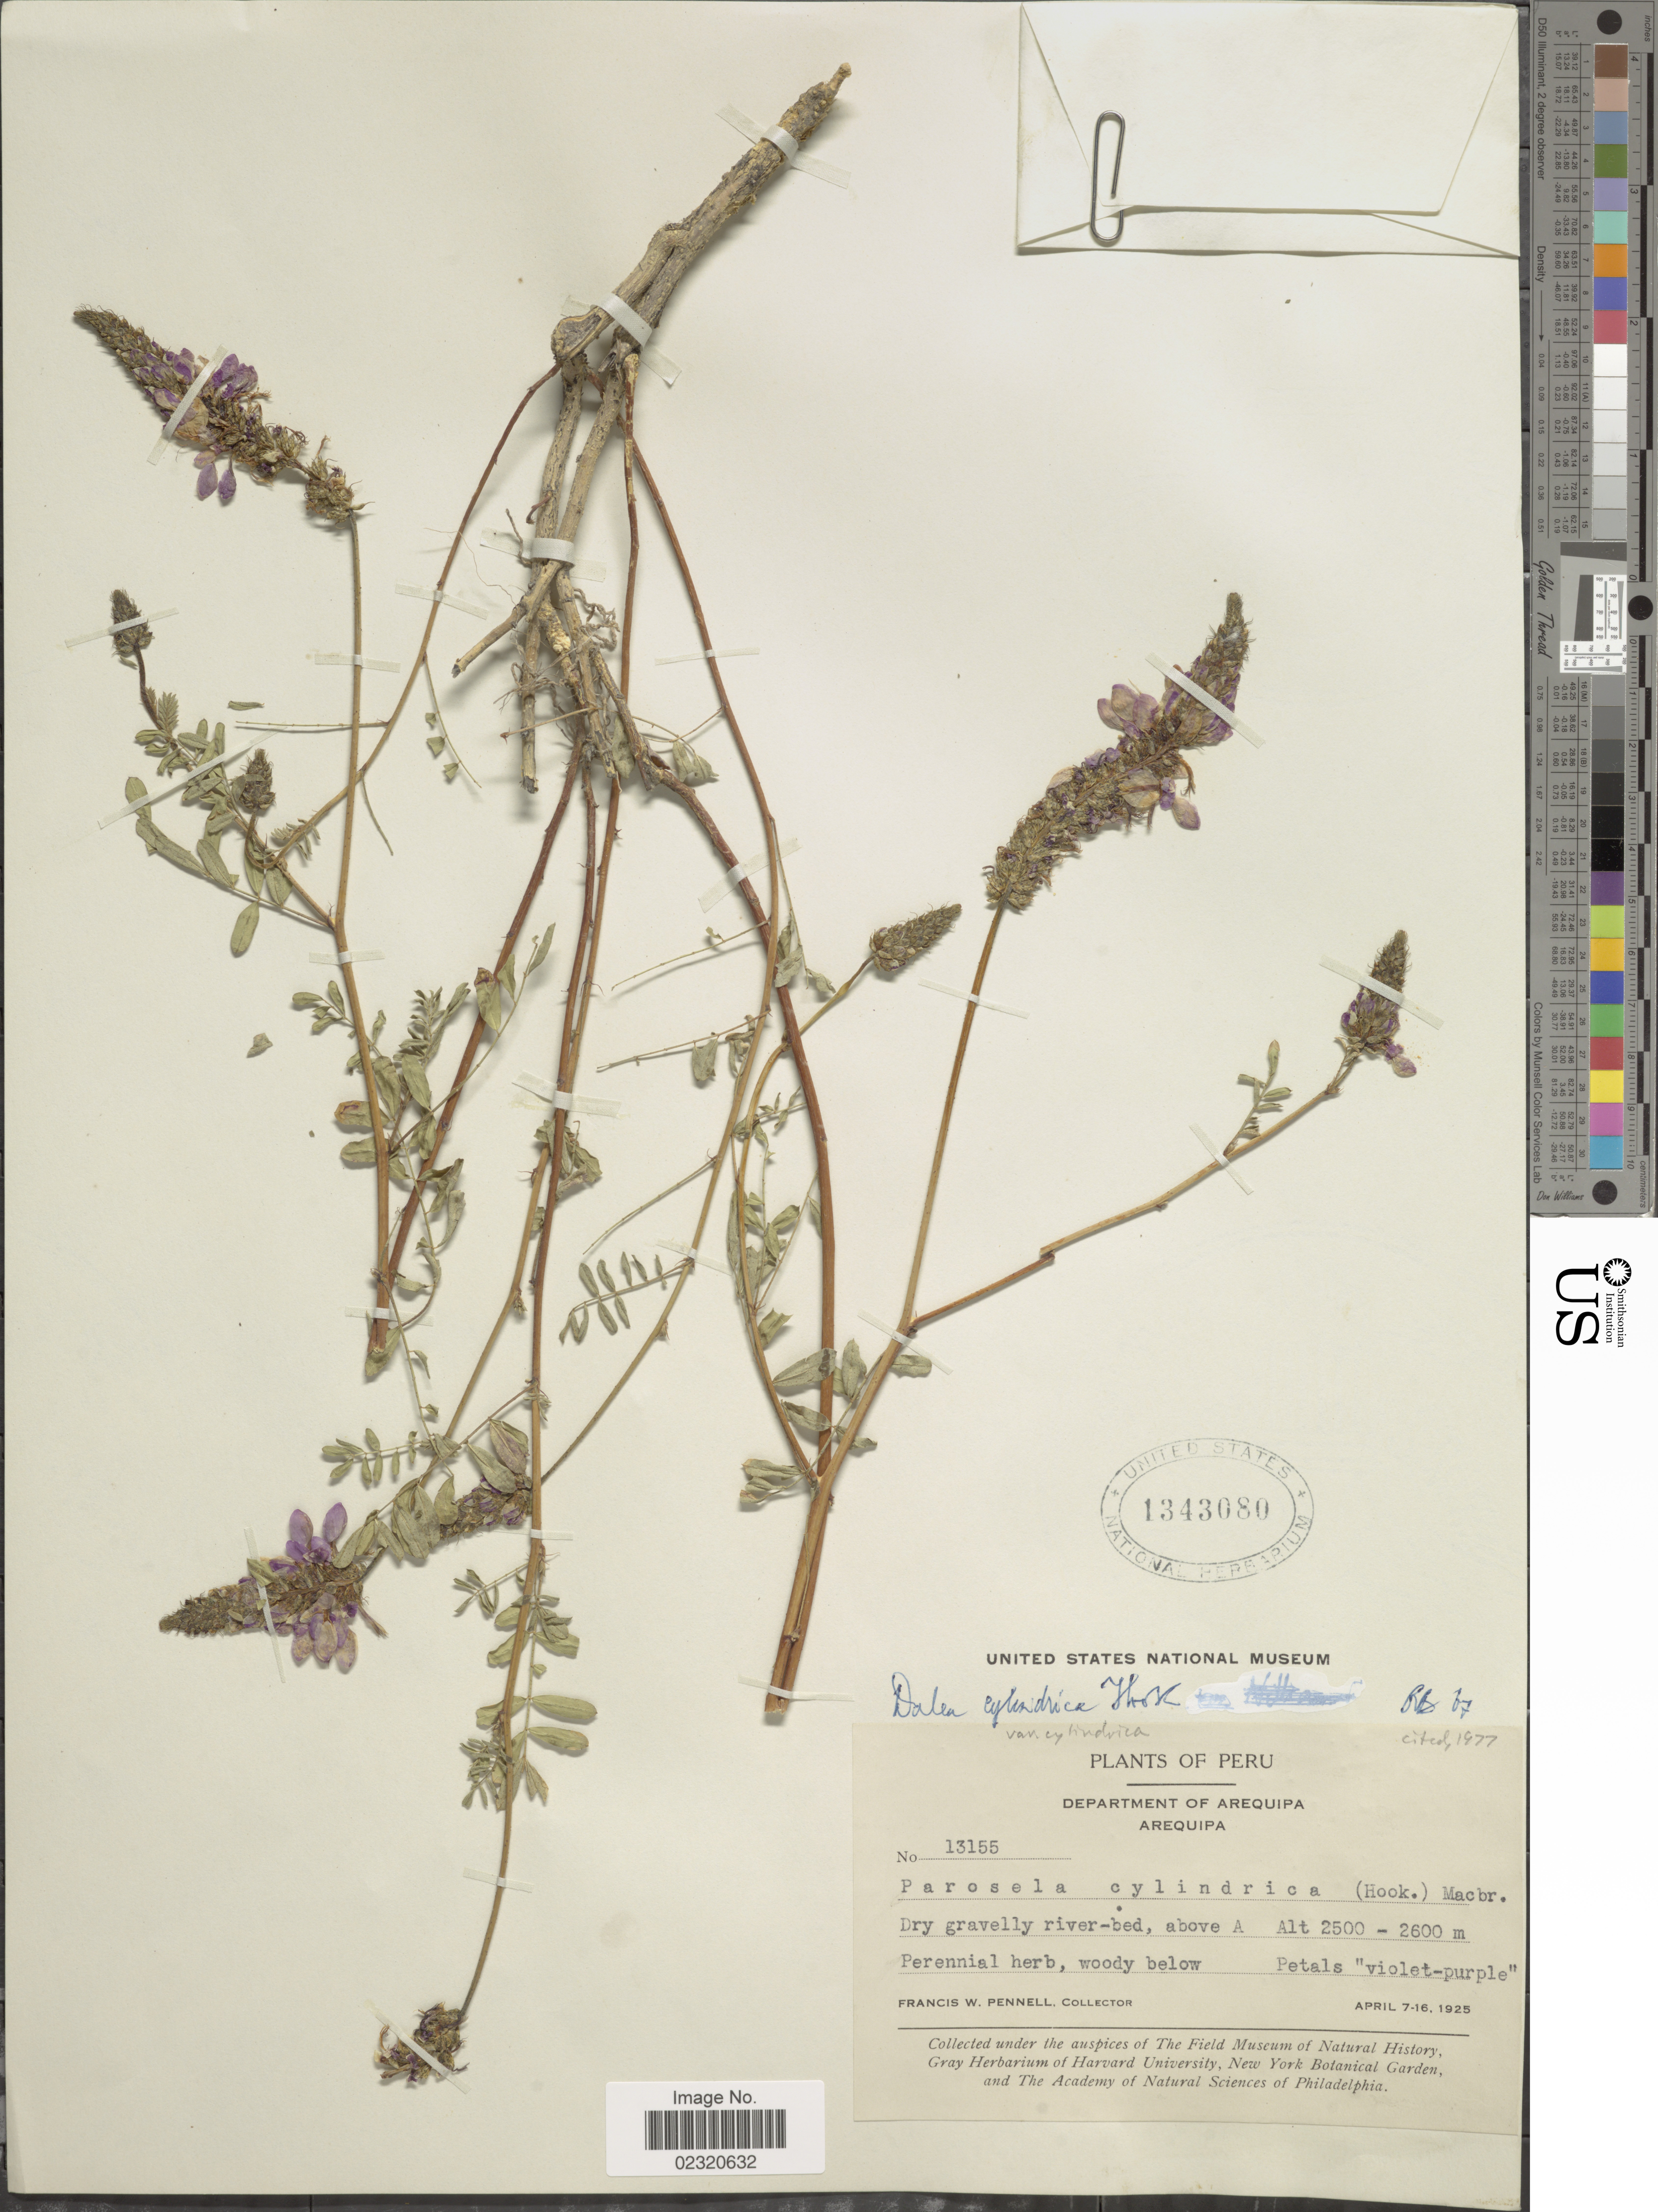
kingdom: Plantae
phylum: Tracheophyta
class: Magnoliopsida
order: Fabales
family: Fabaceae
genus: Dalea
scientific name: Dalea cylindrica var. cylindrica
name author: Hook.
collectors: F. W. Pennell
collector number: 13155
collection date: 1925-04-07/1925-04-16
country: Peru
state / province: Arequipa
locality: Arequipa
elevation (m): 2500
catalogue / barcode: US 1343080